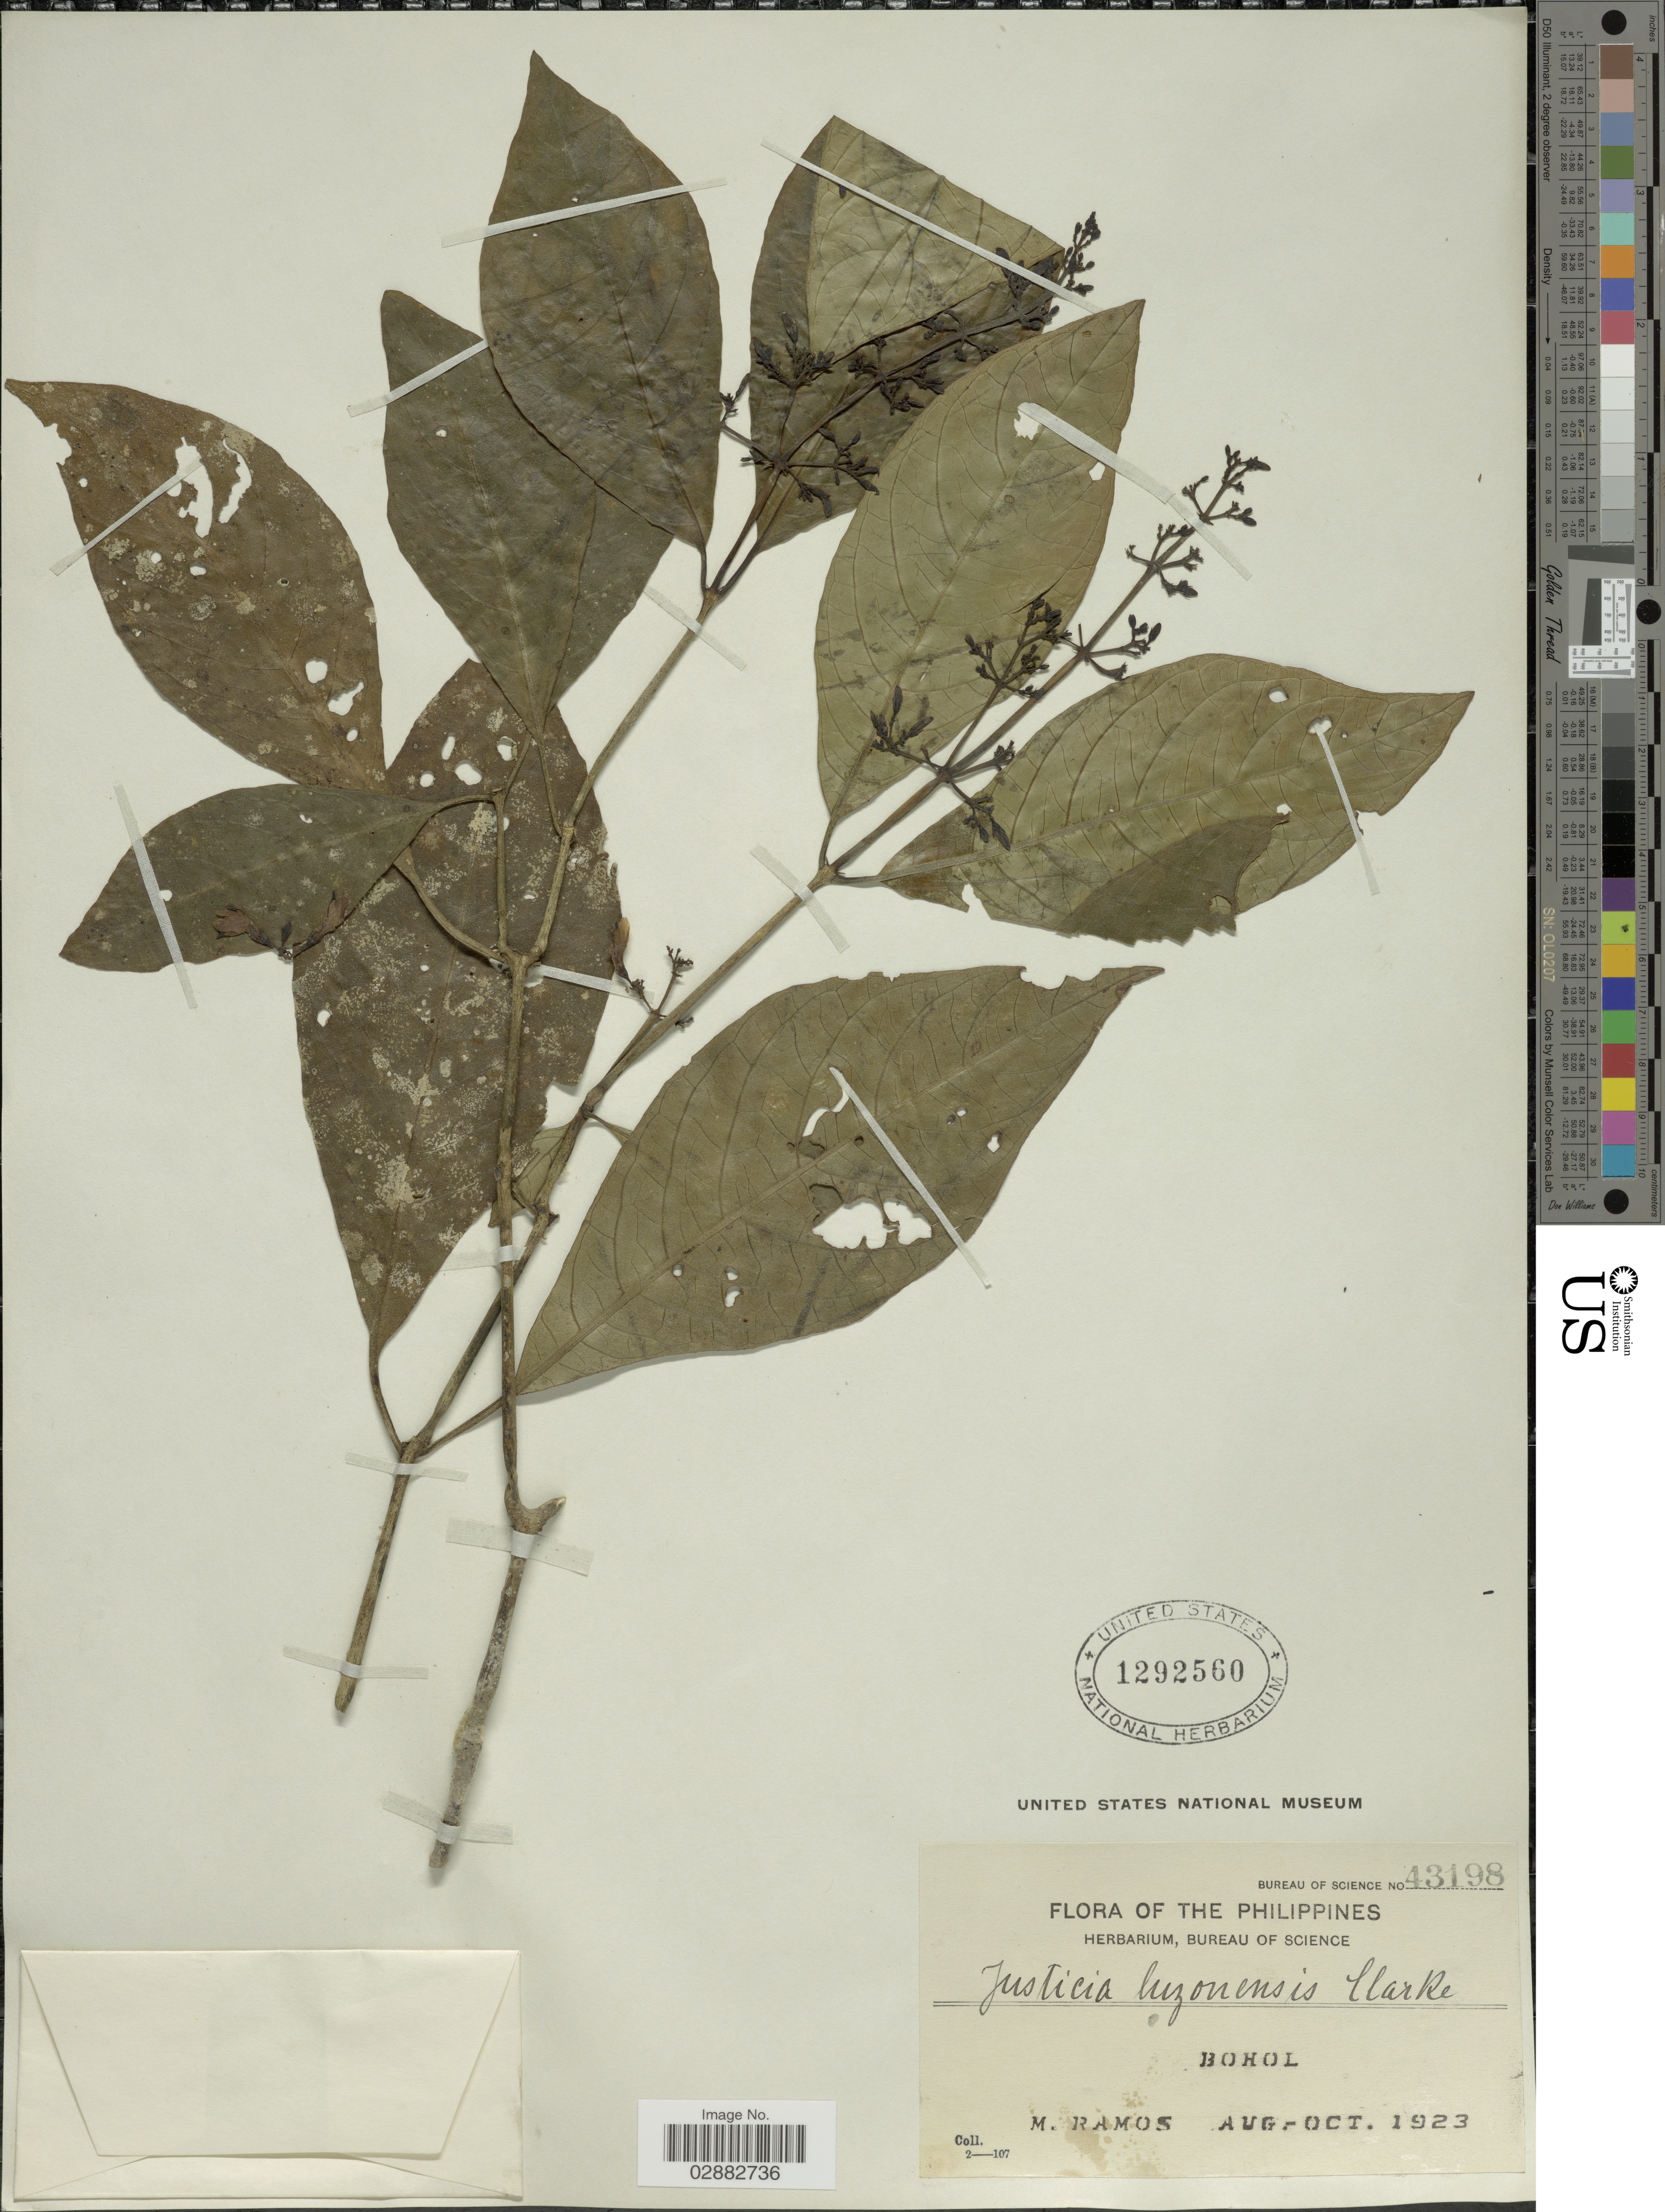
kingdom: Plantae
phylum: Tracheophyta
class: Magnoliopsida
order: Lamiales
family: Acanthaceae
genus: Justicia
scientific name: Justicia luzonensis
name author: C.B. Clarke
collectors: M. Ramos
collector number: Bureau of Science 43198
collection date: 1923-08/1923-10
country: Philippines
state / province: Central Visayas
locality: Bohol.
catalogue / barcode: US 1292560